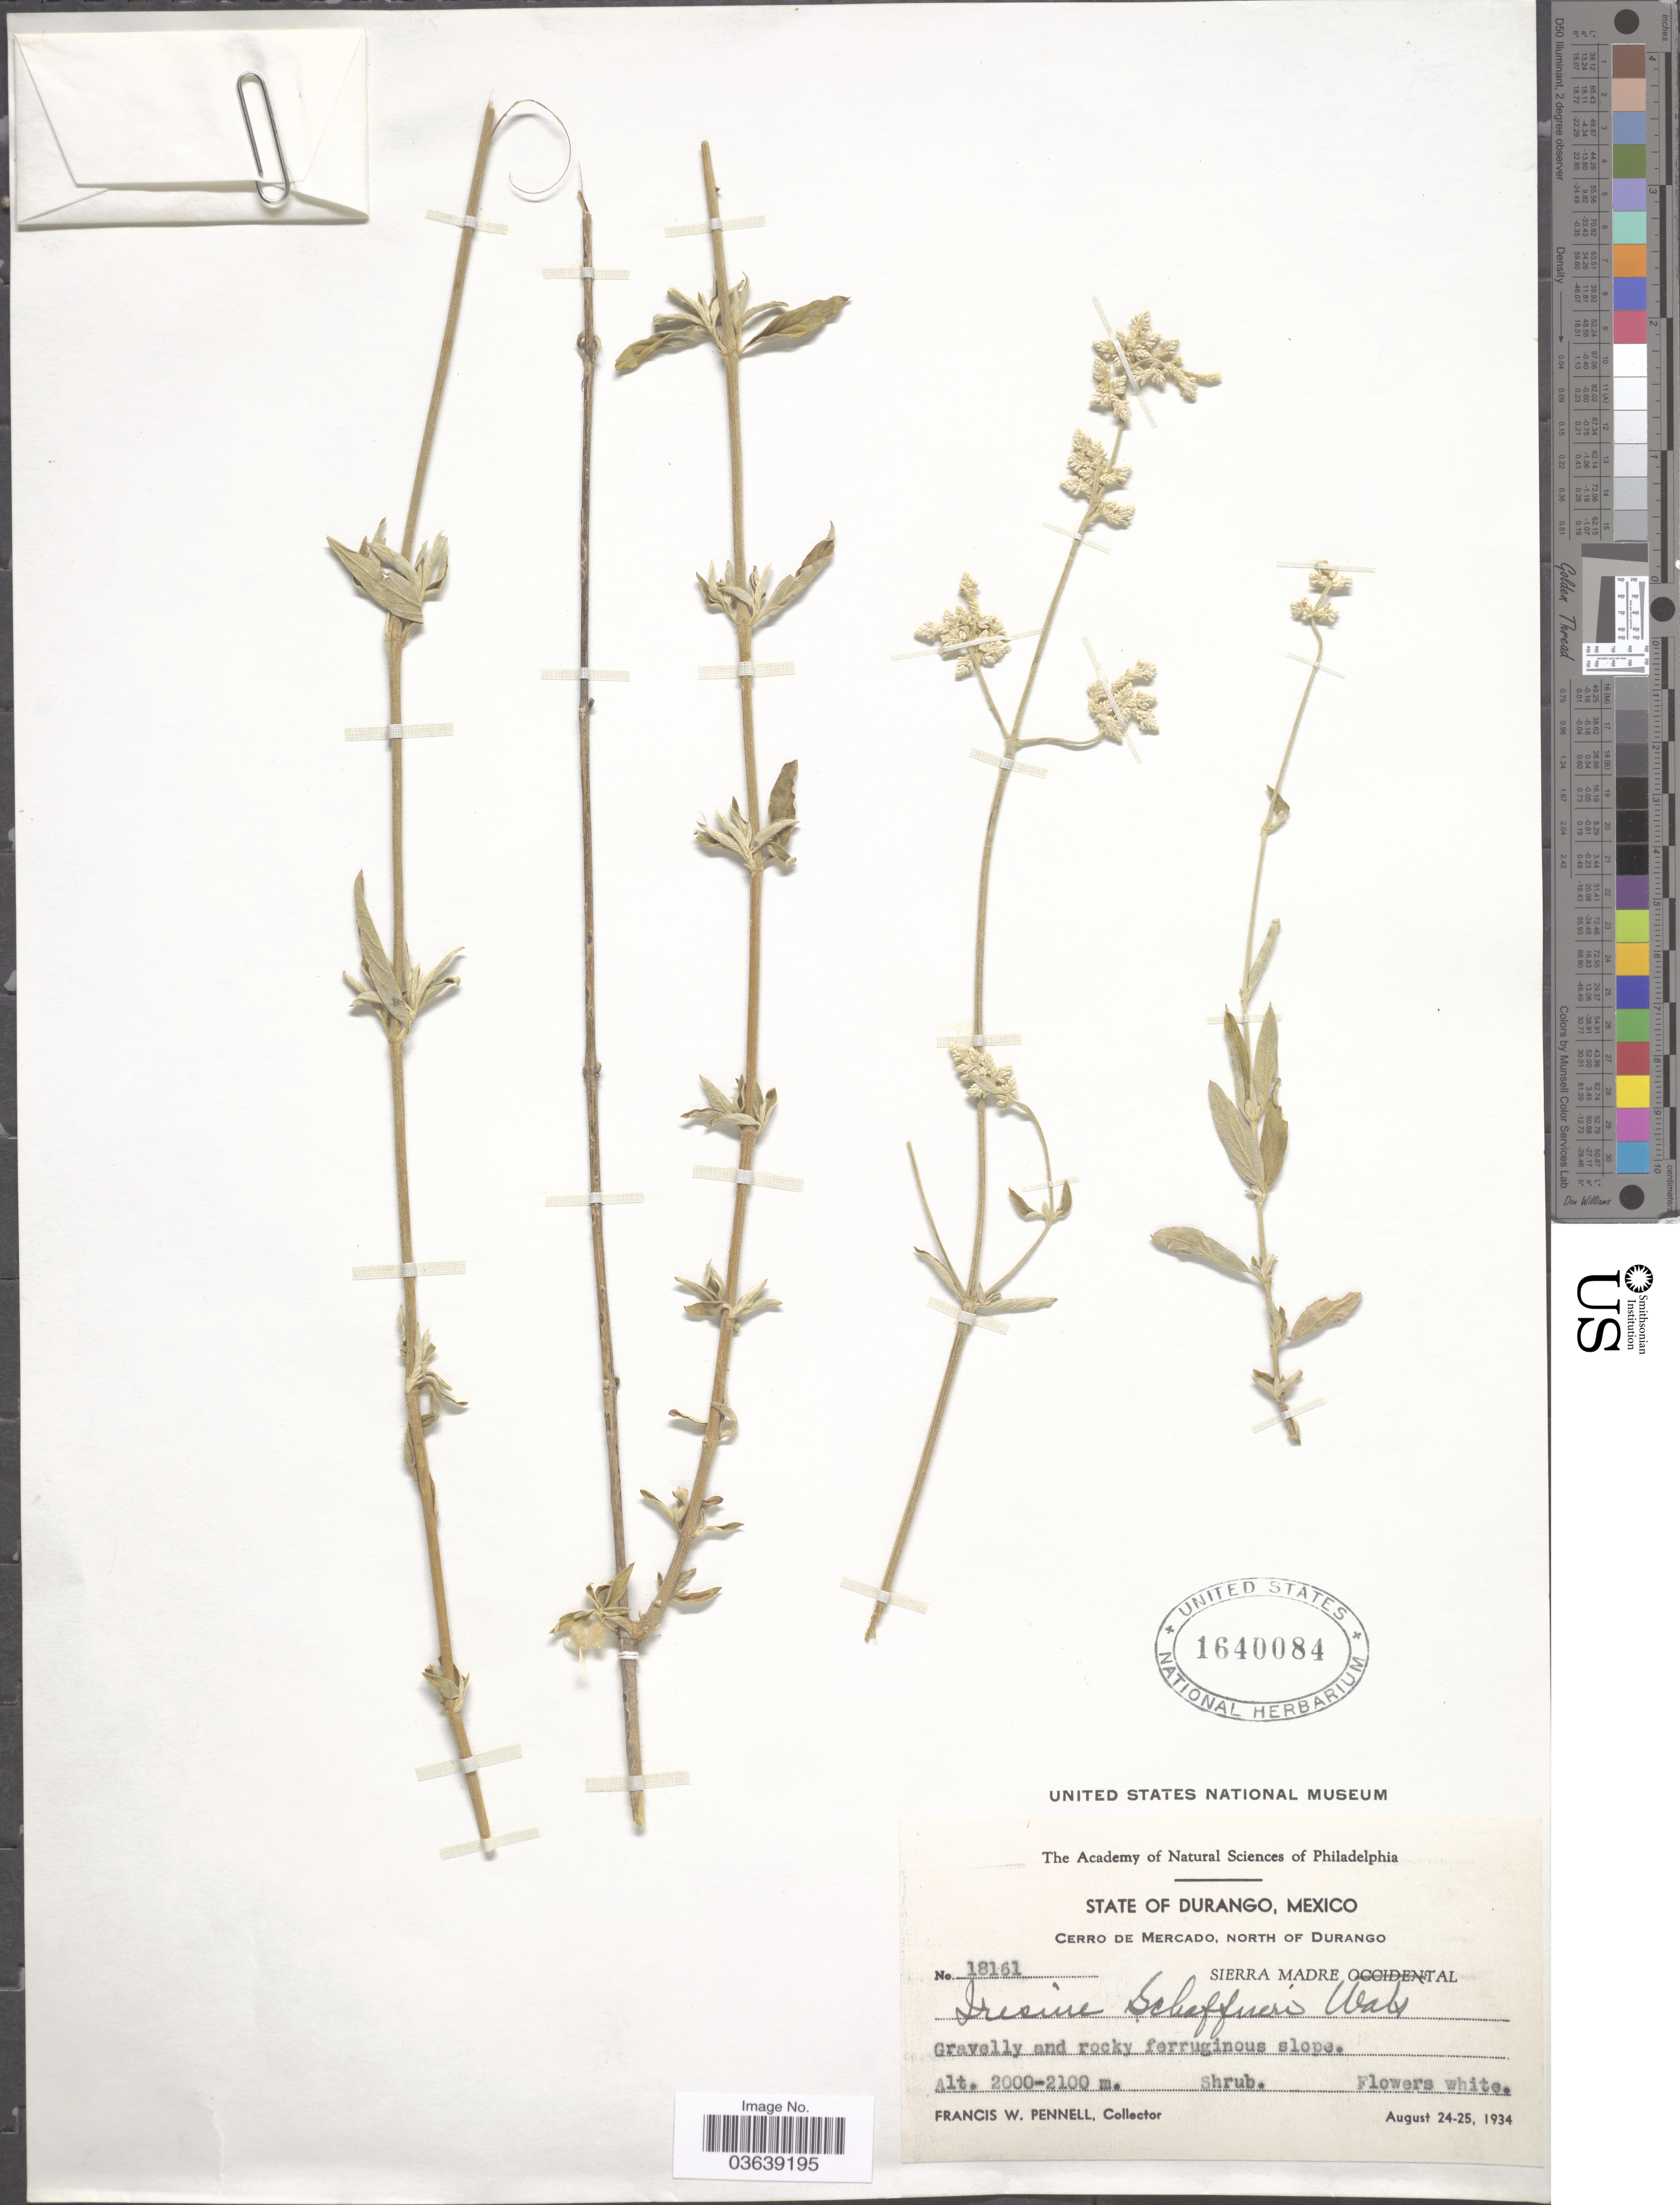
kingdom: Plantae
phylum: Tracheophyta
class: Magnoliopsida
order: Caryophyllales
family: Amaranthaceae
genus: Iresine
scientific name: Iresine schaffneri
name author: S. Watson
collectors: F. W. Pennell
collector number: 18161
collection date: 1934-08-24/1934-08-25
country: Mexico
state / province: Durango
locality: Cerro de Mercado, North of Durango. Sierra Madre.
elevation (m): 2000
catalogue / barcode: US 1640084